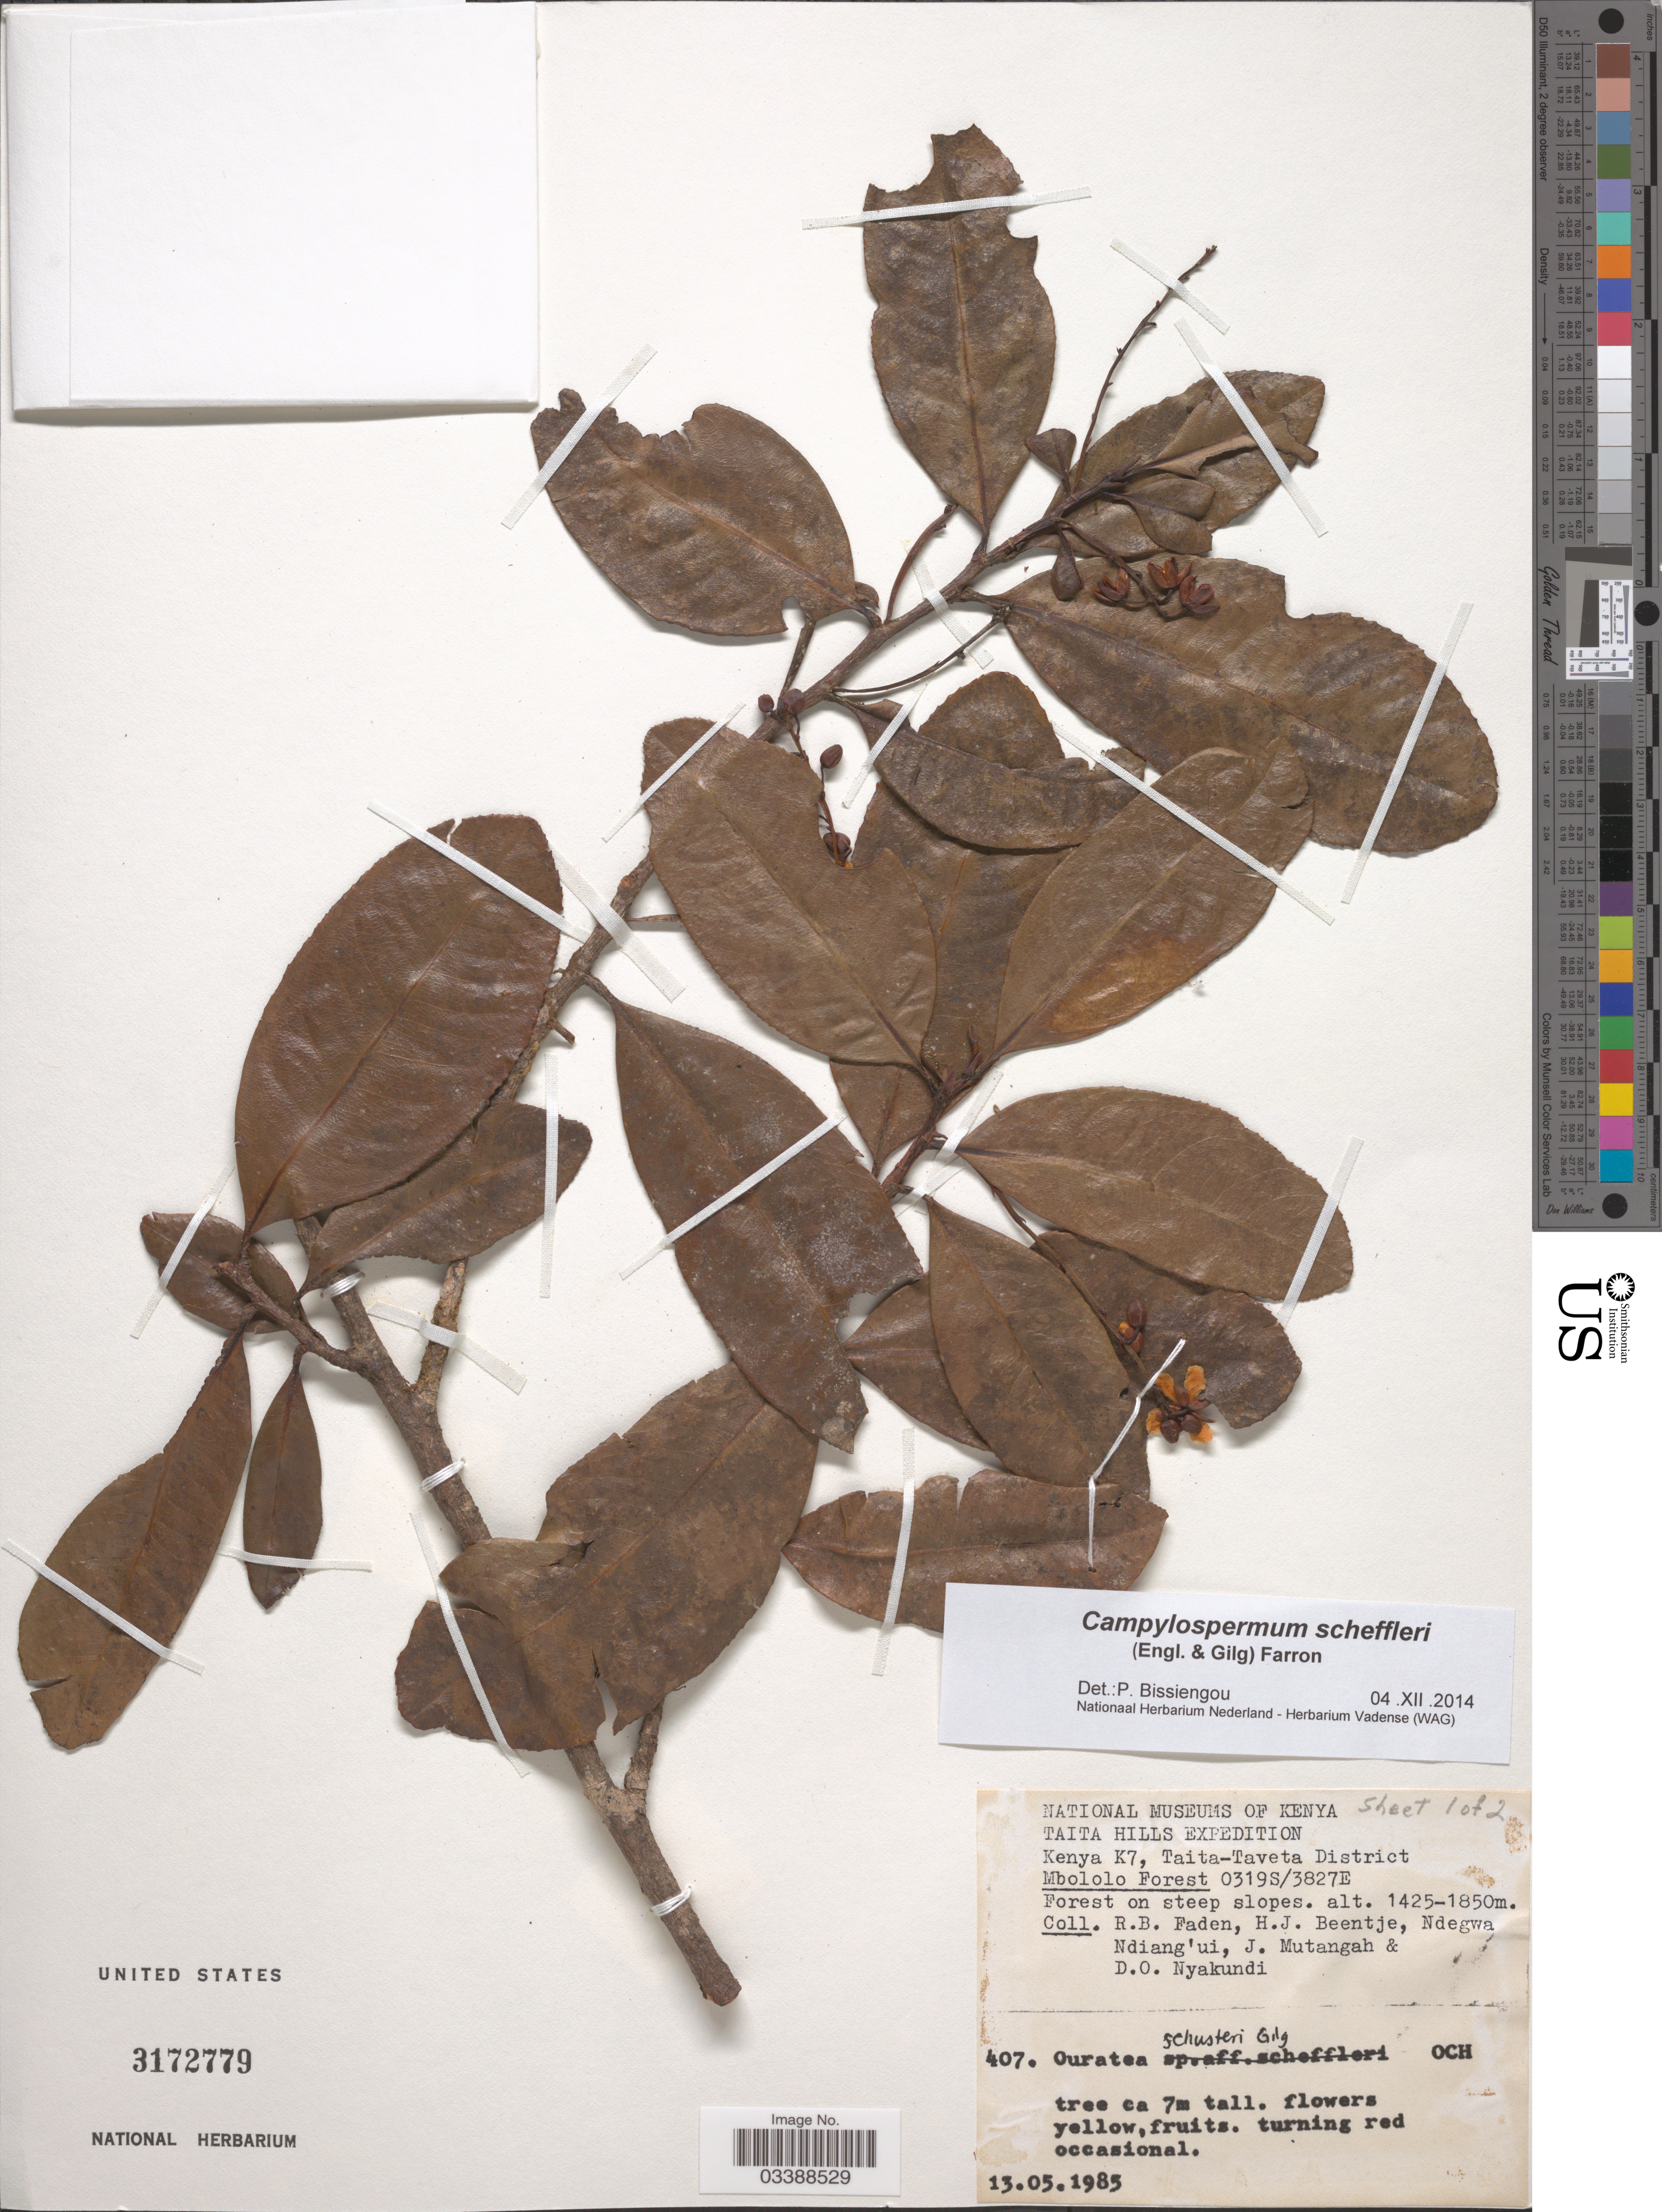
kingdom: Plantae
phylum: Tracheophyta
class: Magnoliopsida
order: Malpighiales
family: Ochnaceae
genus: Campylospermum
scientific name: Campylospermum scheffleri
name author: (Engl. & Gilg) Farron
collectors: R. B. Faden, H. J. Beentje, Ndegwa Ndiang'ui, J. Mutangah & D. Nyakundi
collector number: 407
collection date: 1985-05-13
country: Kenya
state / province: Taita Taveta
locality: Taita-Taveta District. Mbololo Forest.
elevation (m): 1425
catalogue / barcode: US 3172779